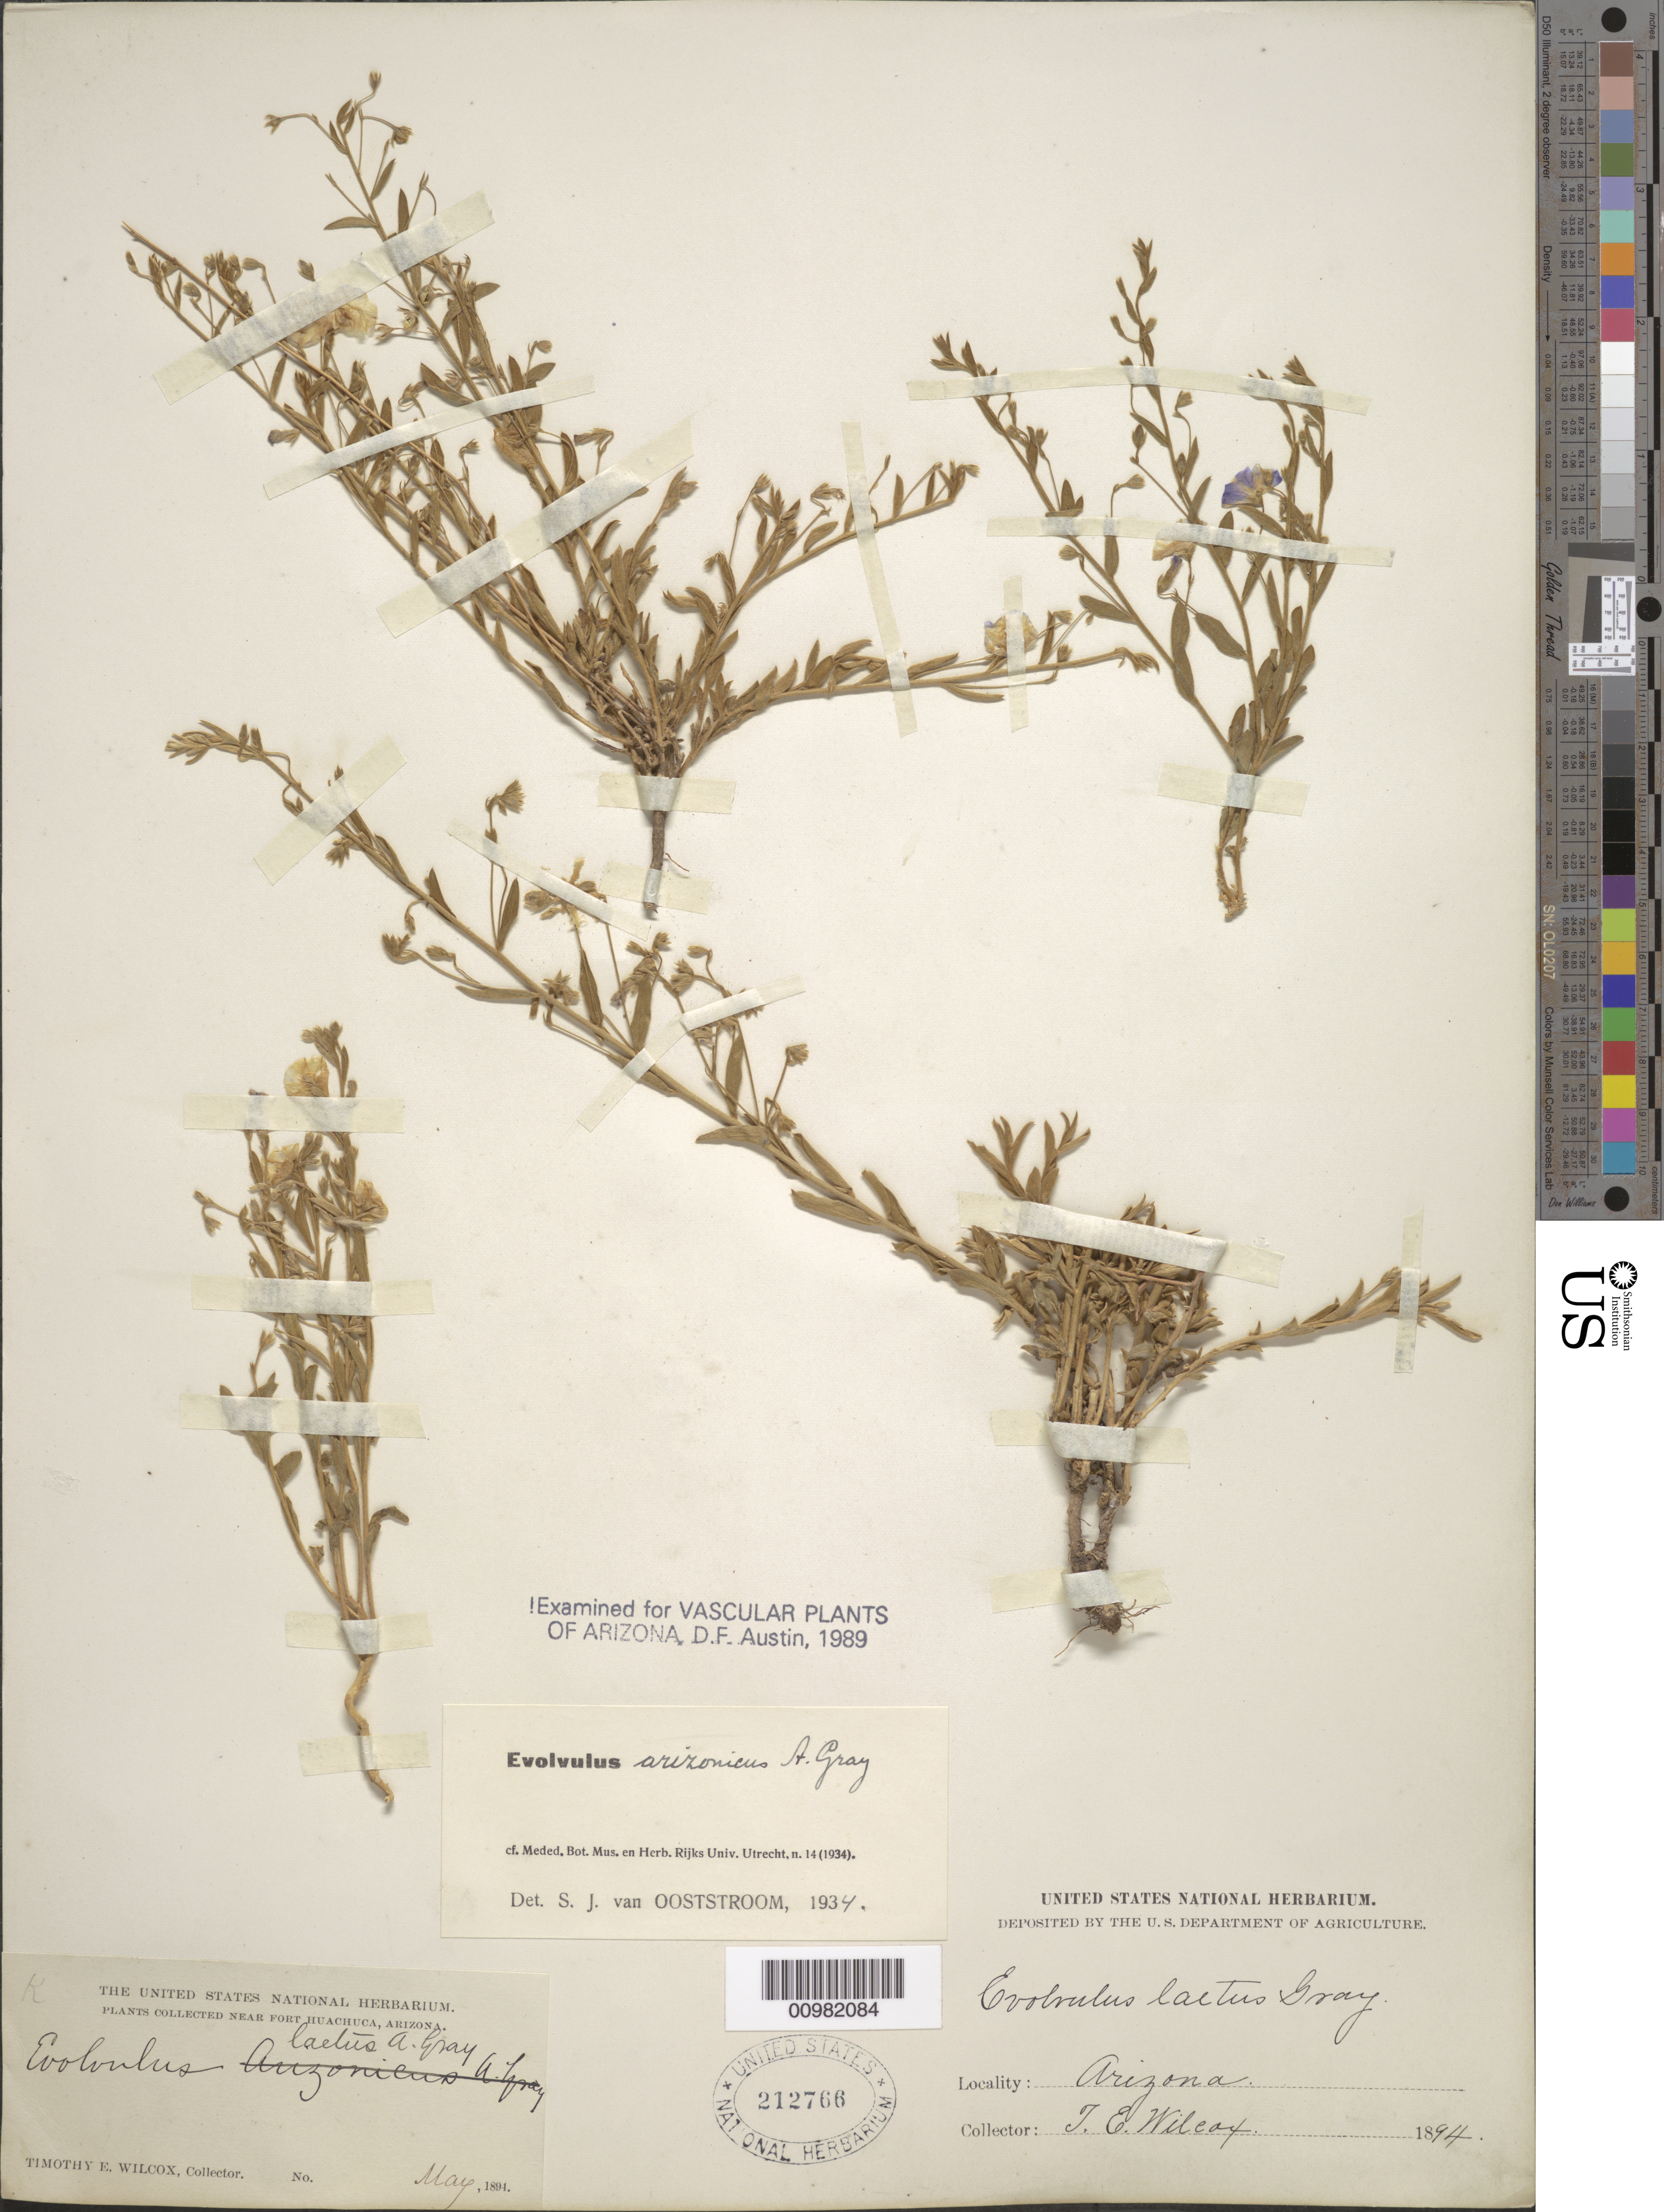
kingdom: Plantae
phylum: Tracheophyta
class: Magnoliopsida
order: Solanales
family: Convolvulaceae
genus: Evolvulus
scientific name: Evolvulus arizonicus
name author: A. Gray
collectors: T. E. Wilcox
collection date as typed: May 1894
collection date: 1894-05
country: United States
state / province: Arizona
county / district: Cochise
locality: near Ft. Huachuca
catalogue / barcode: US 212766